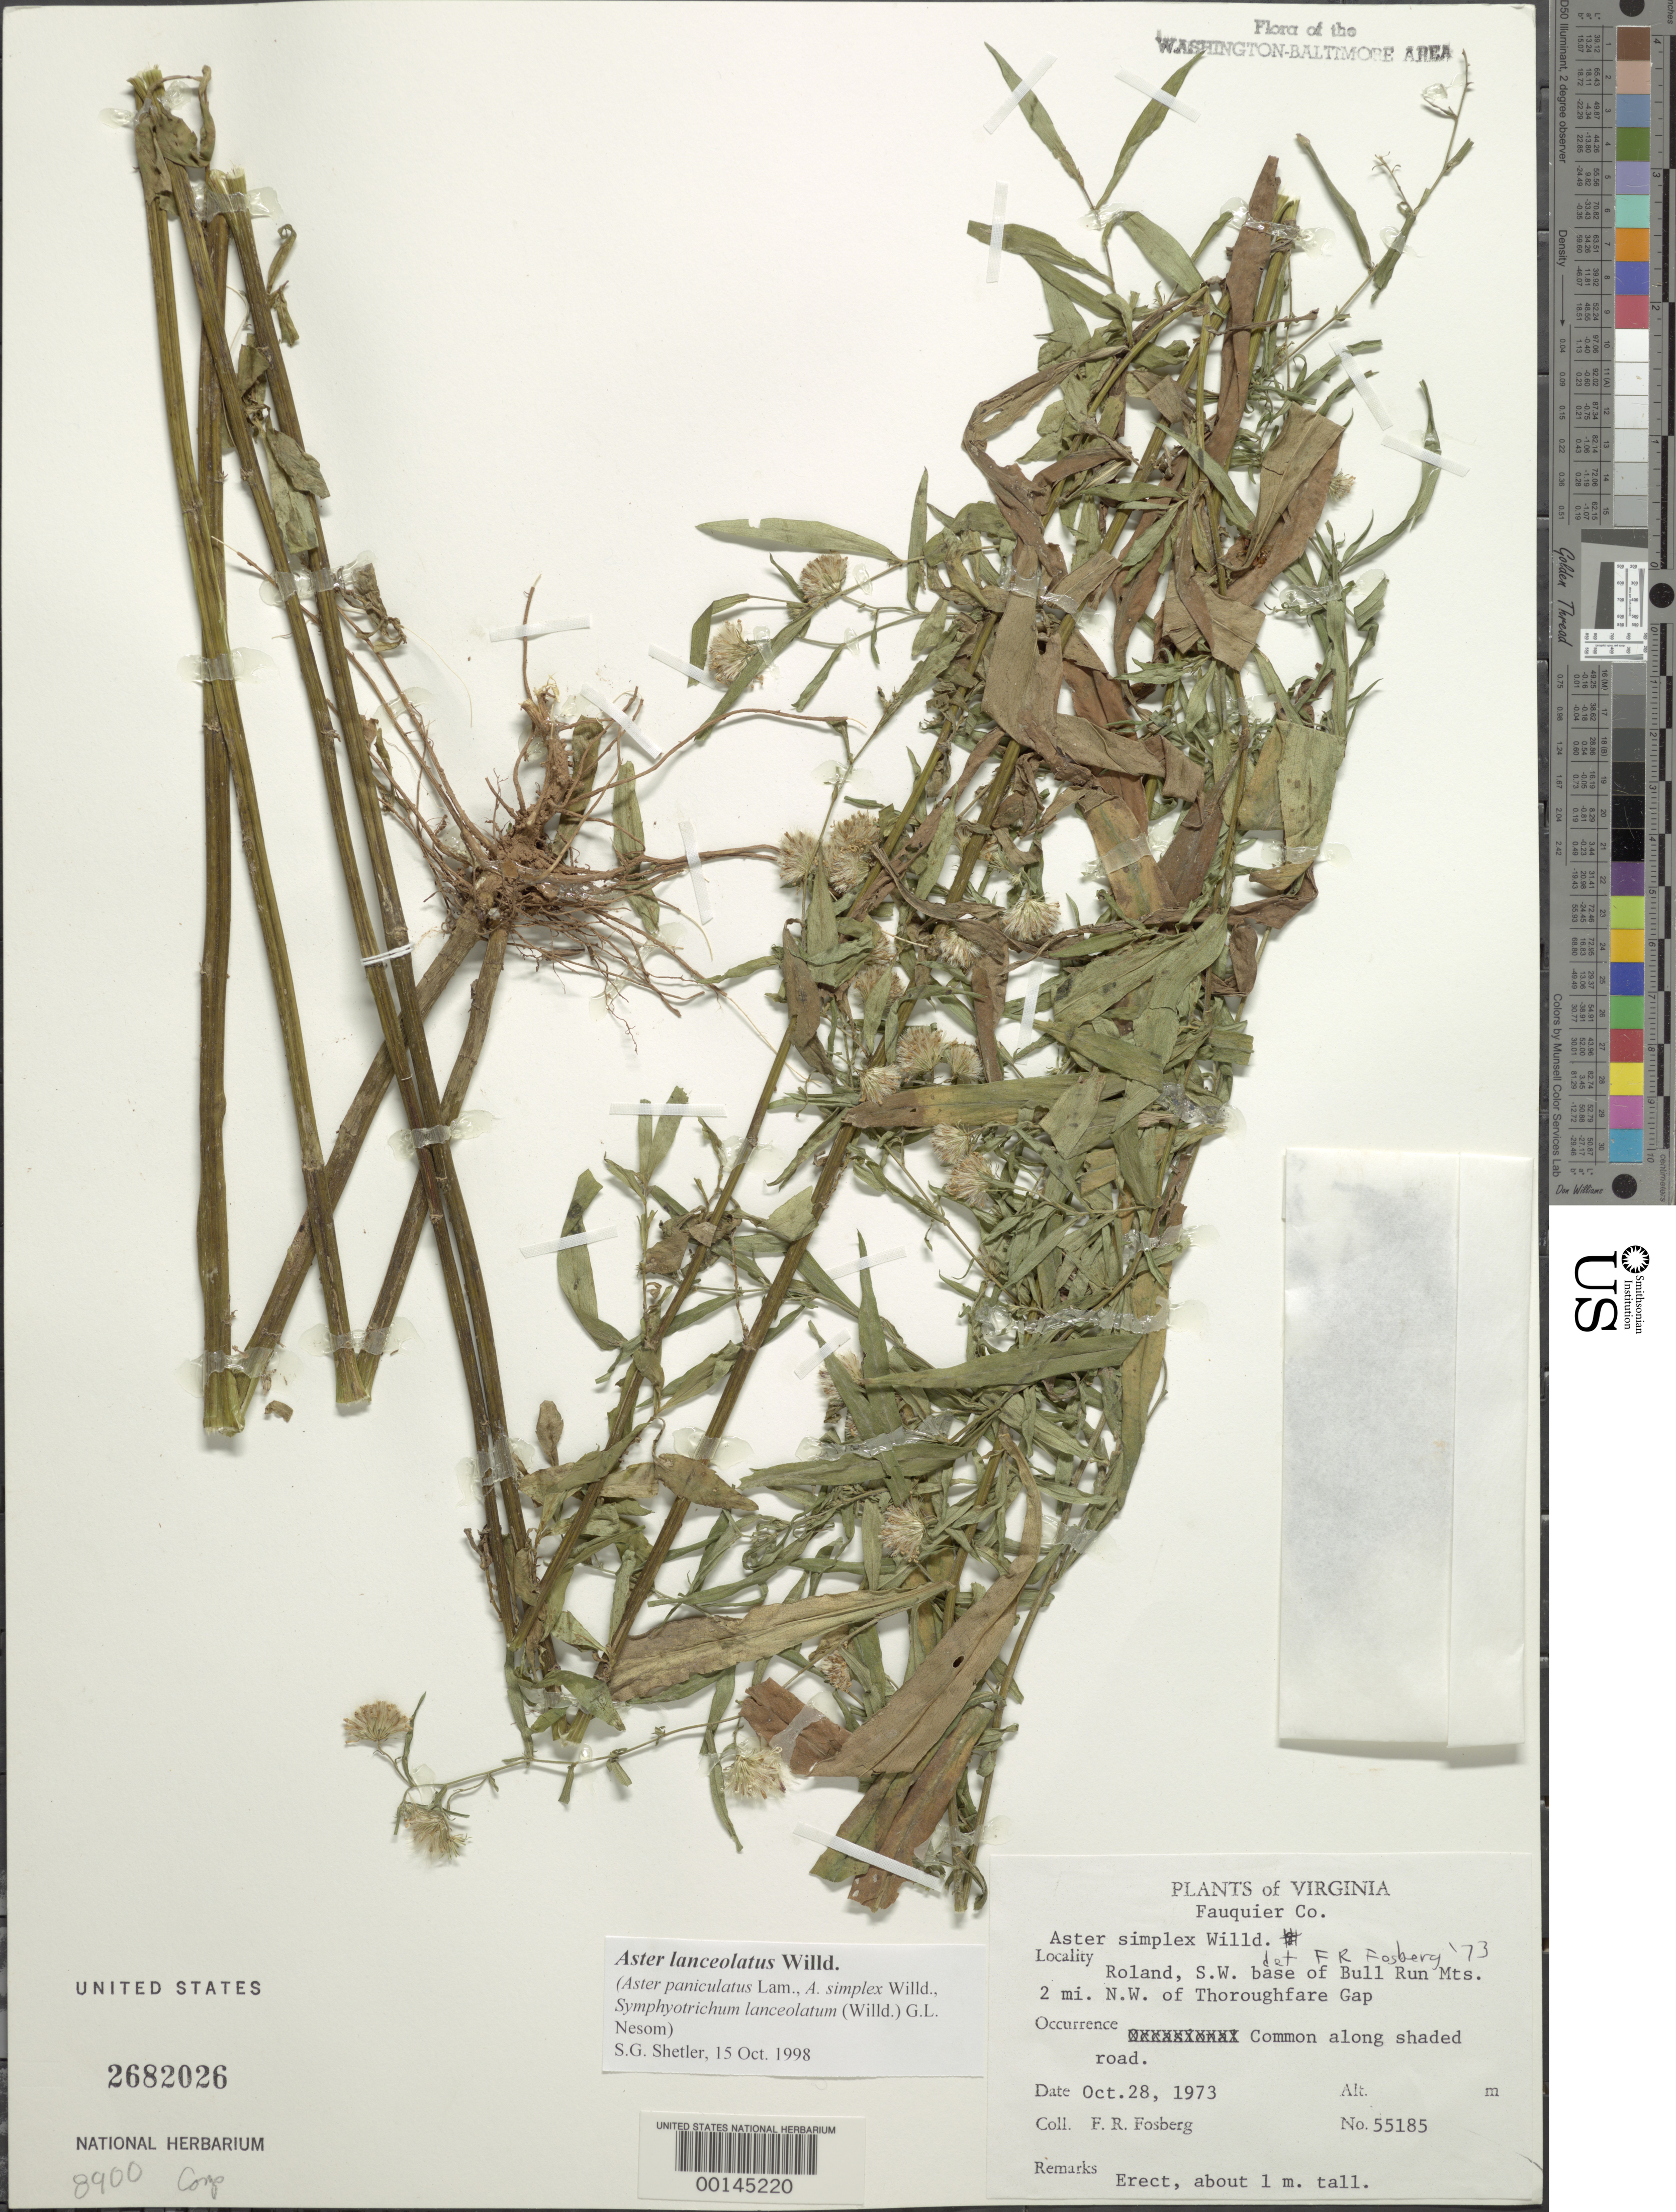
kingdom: Plantae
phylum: Tracheophyta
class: Magnoliopsida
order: Asterales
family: Asteraceae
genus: Symphyotrichum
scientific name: Symphyotrichum lanceolatum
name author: (Willd.) G.L. Nesom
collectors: F. R. Fosberg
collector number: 55185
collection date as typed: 28 Oct 1973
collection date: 1973-10-28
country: United States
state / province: Virginia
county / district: Fauquier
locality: Roland, NW of Thorofare Gap Bull Run Mts.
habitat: Shaded road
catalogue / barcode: US 2682026